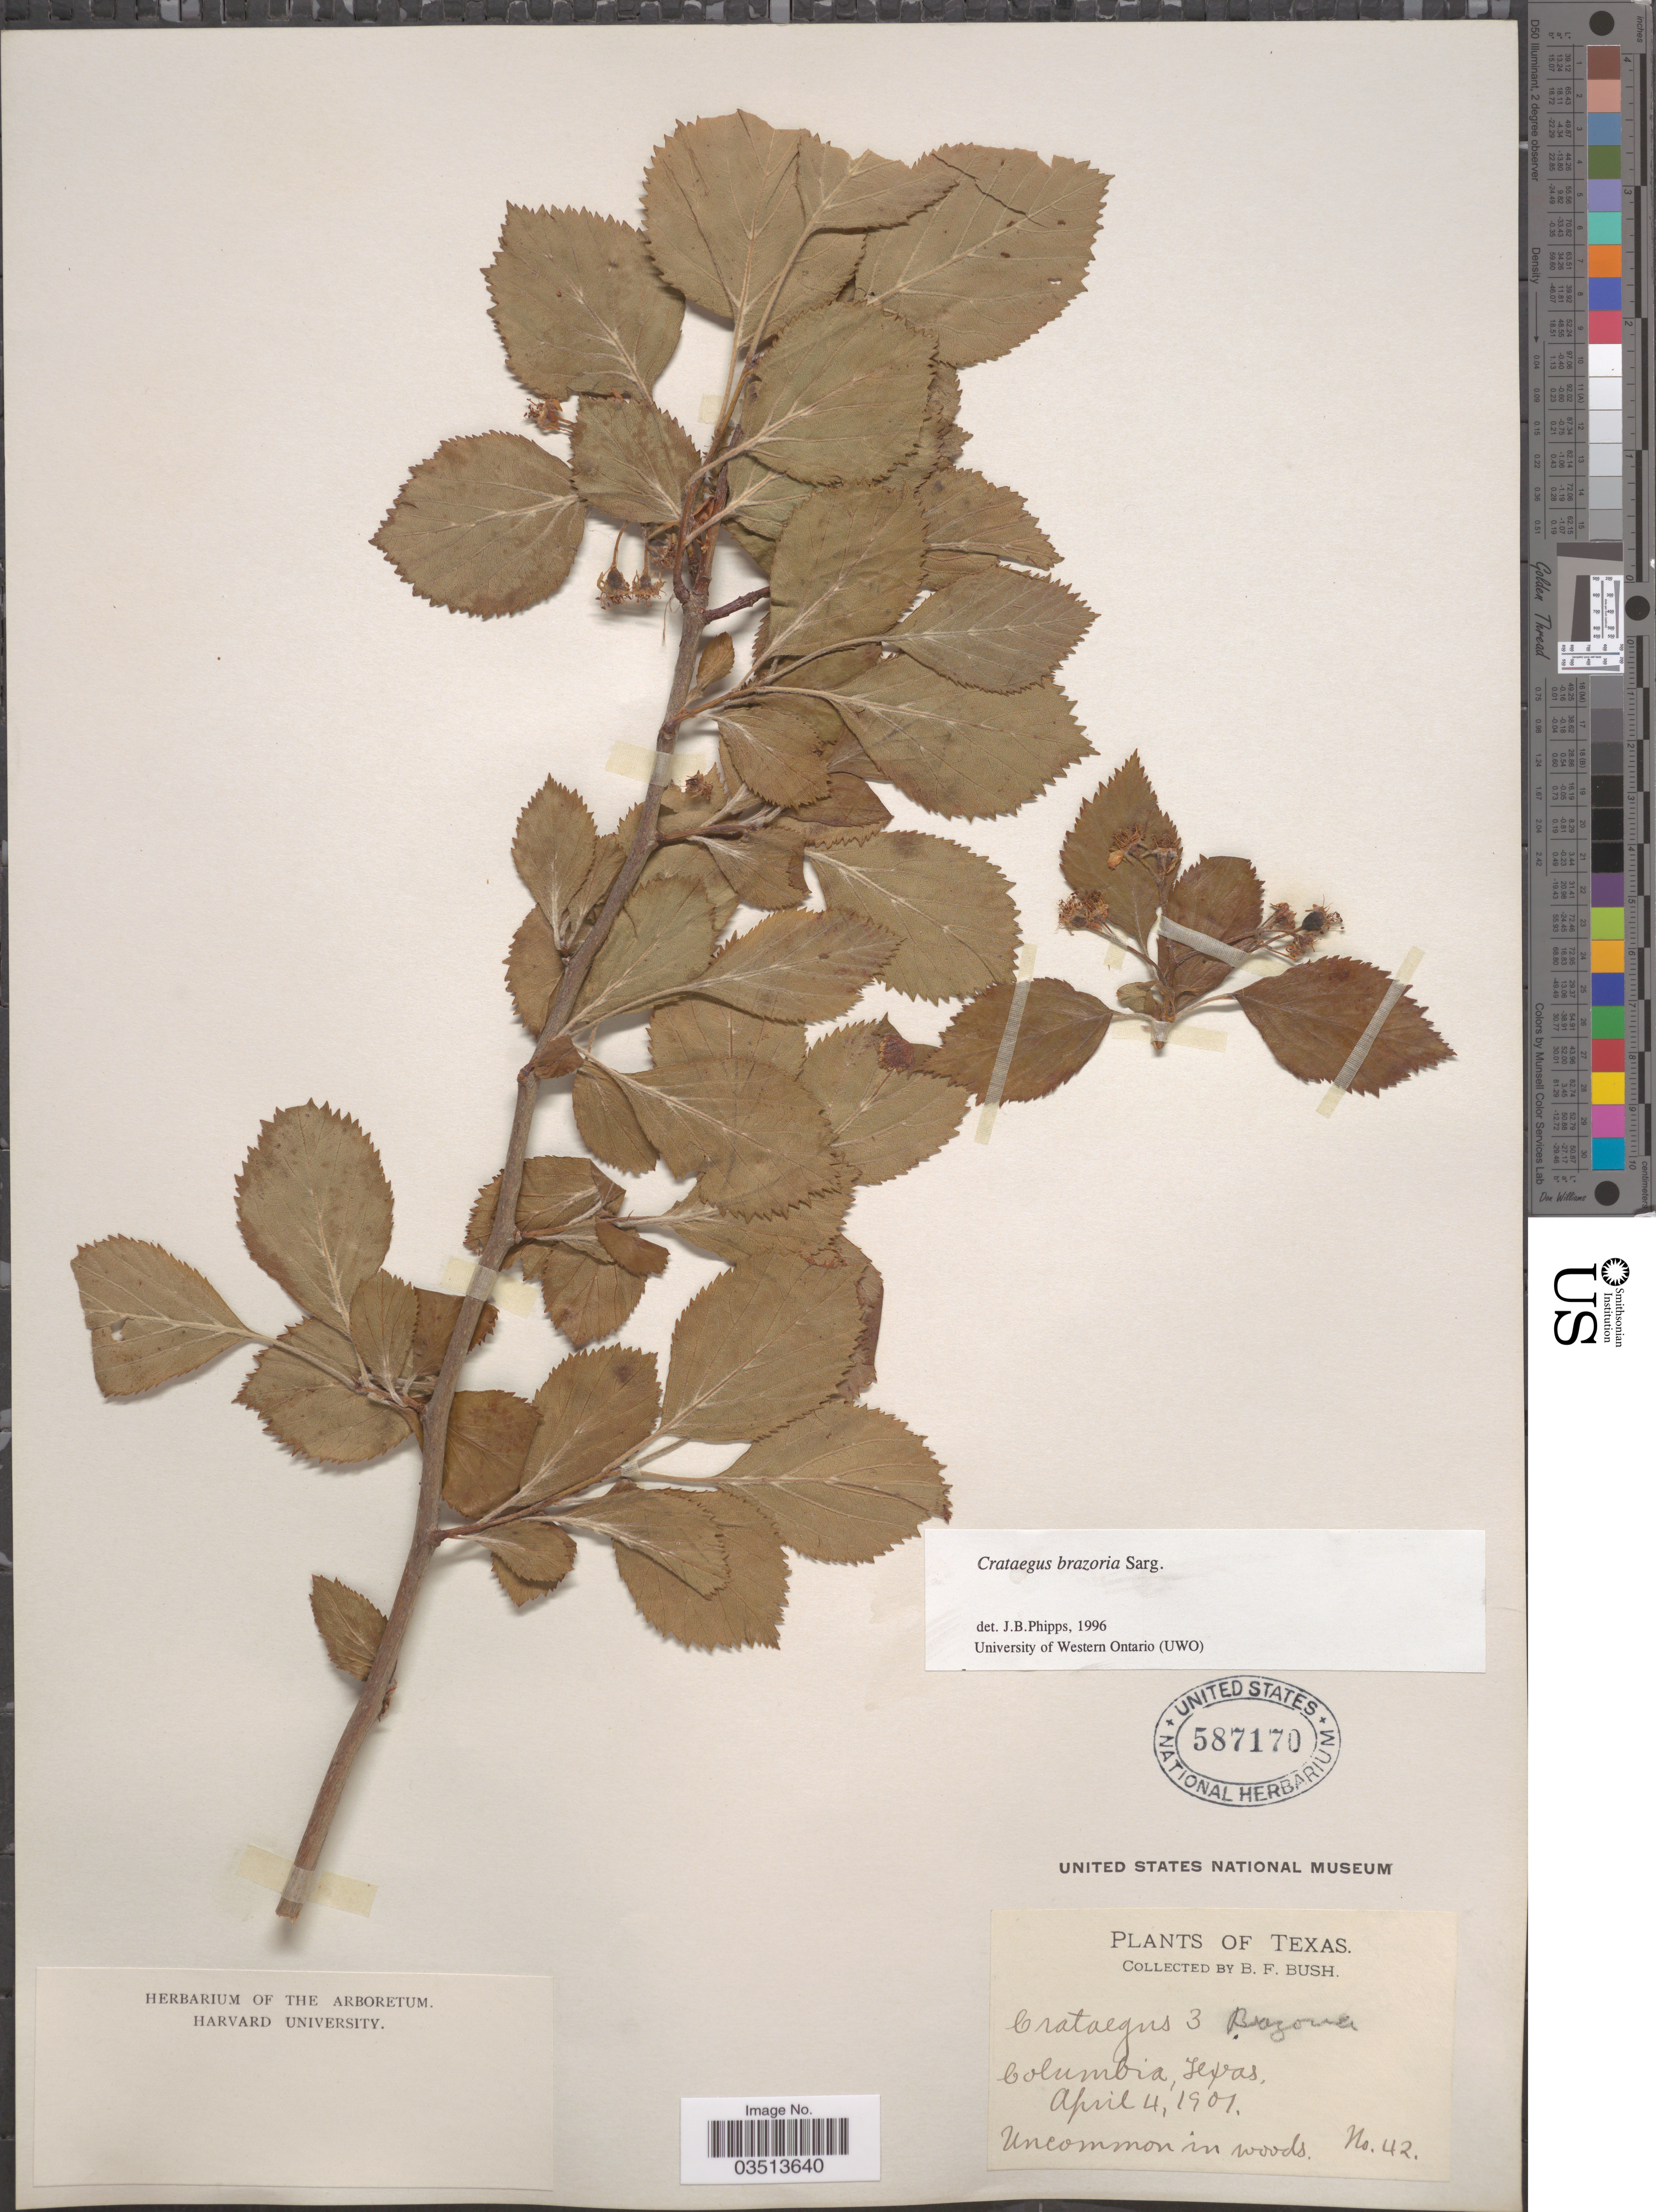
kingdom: Plantae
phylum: Tracheophyta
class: Magnoliopsida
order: Rosales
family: Rosaceae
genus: Crataegus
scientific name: Crataegus brazoria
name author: Sarg.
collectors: B. F. Bush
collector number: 42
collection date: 1901-04-04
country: United States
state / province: Texas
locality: Columbia.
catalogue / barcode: US 587170